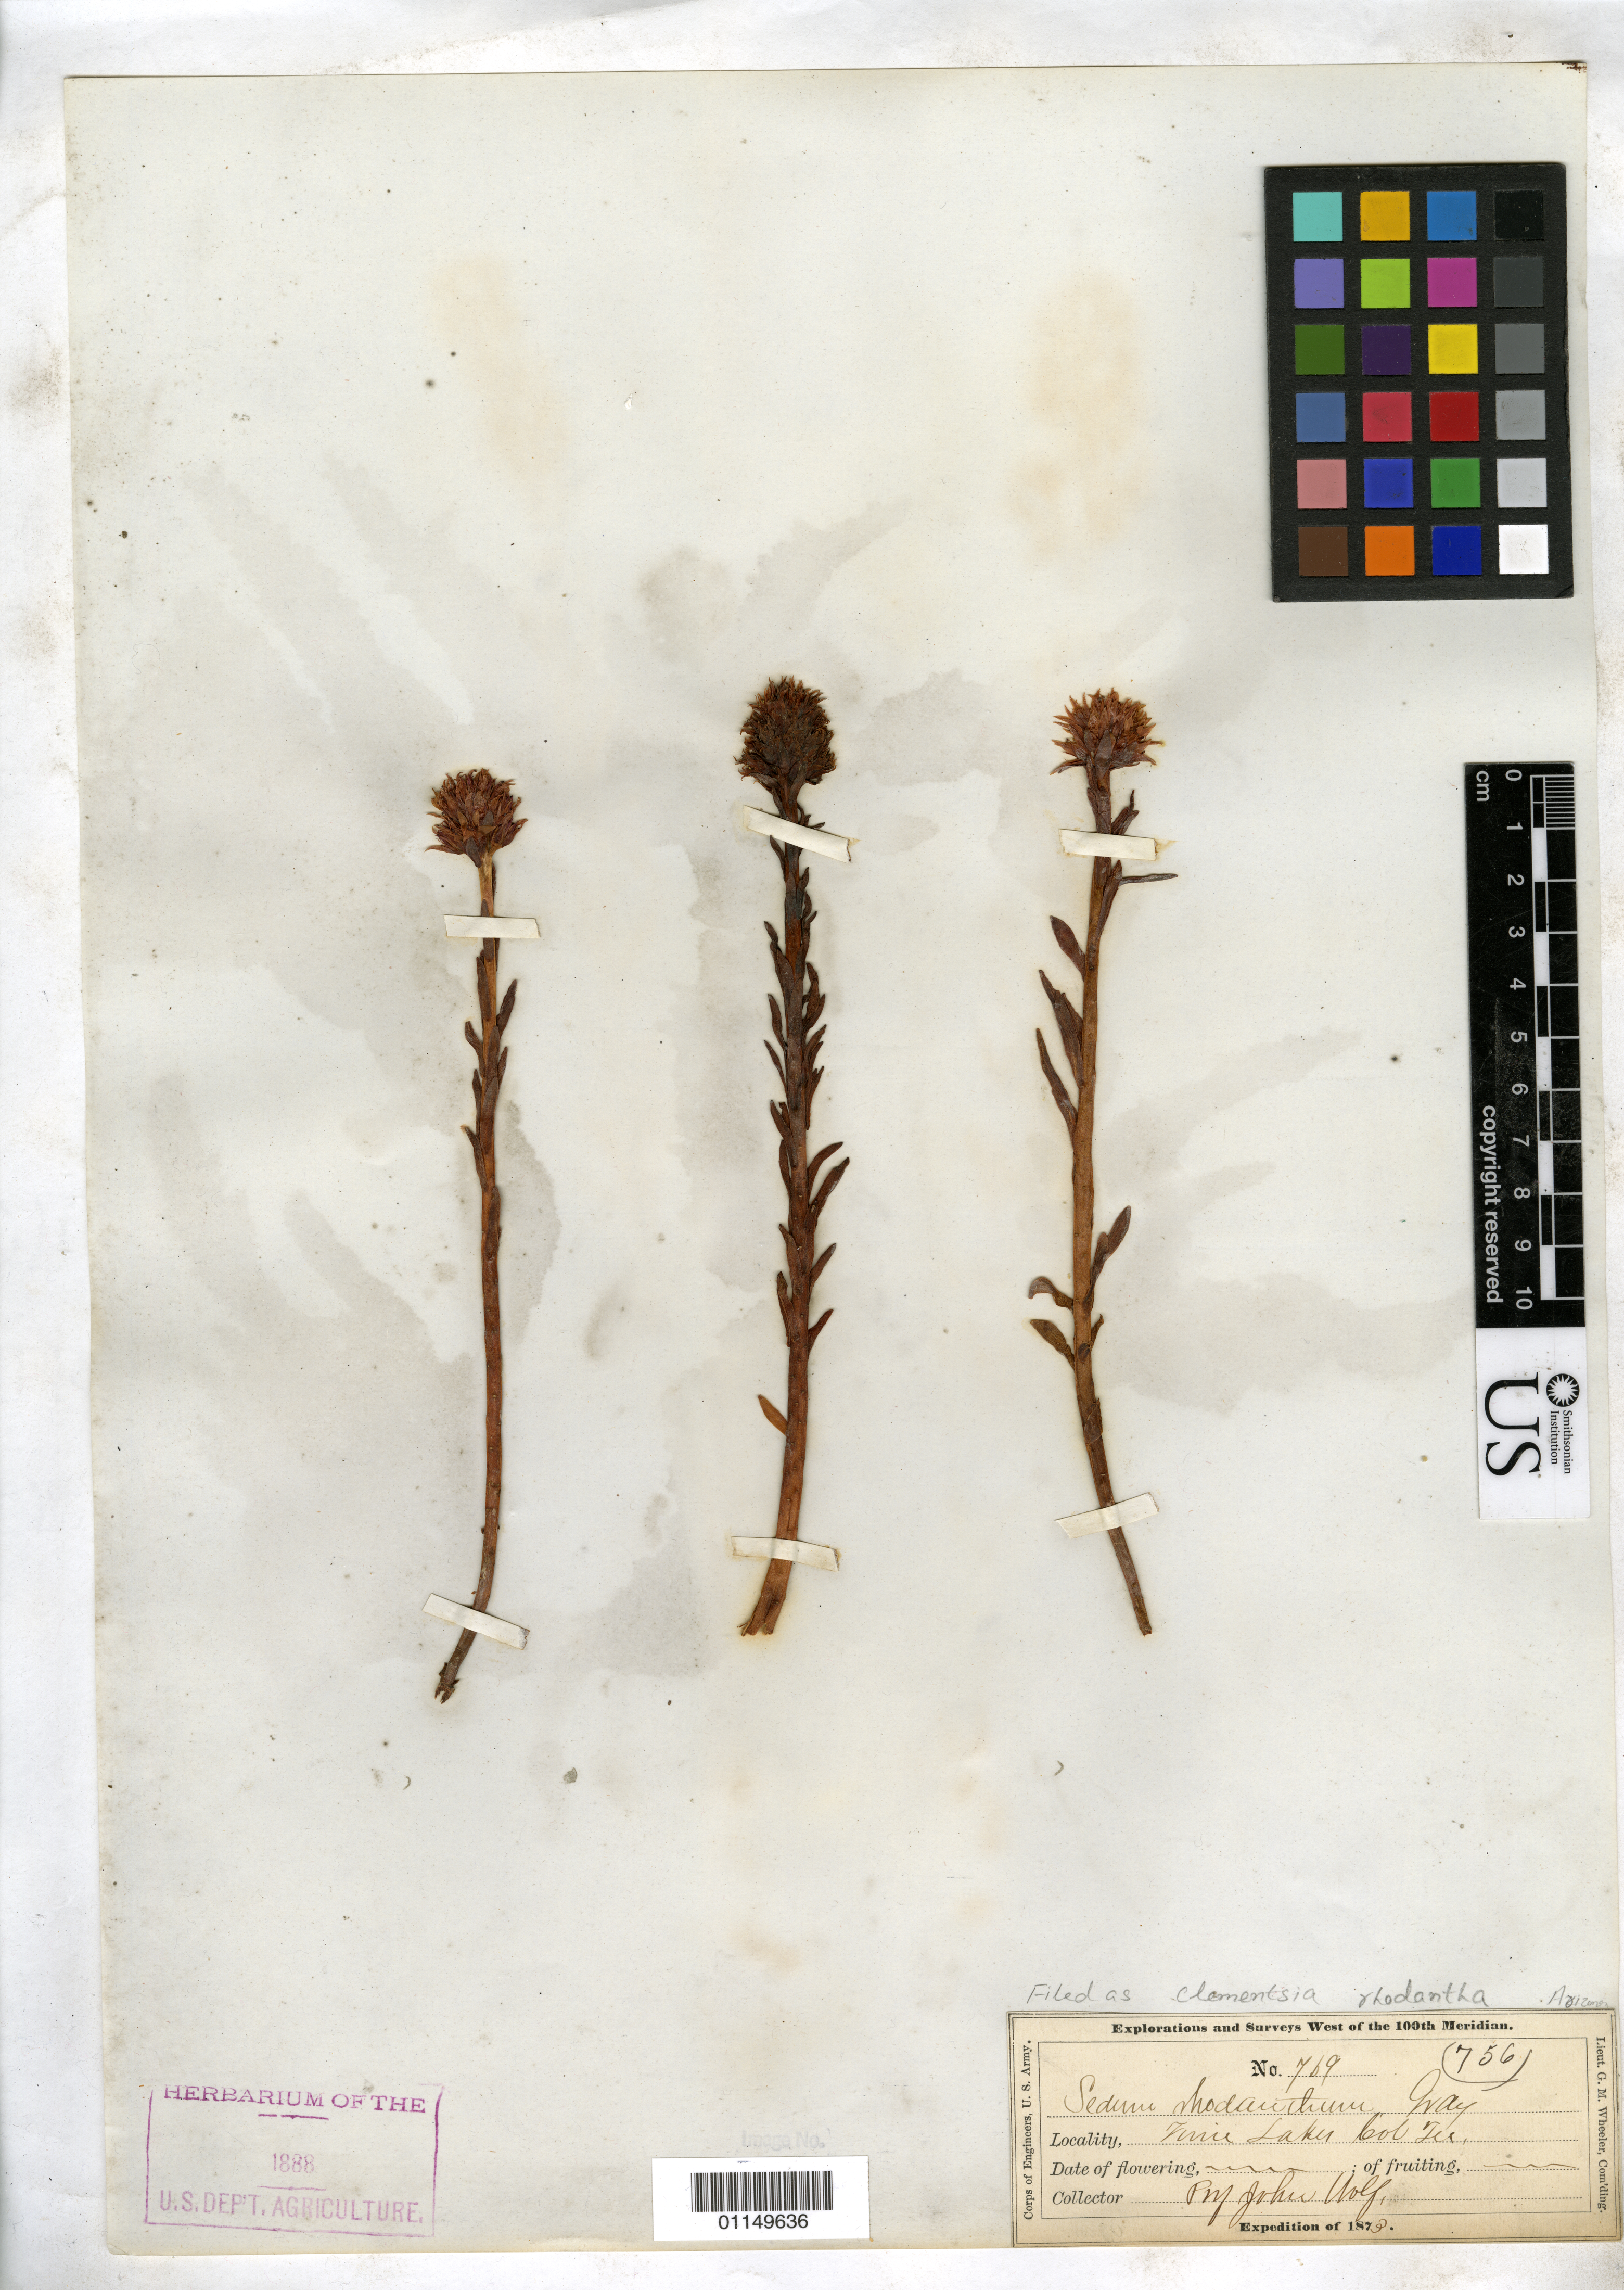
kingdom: Plantae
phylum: Tracheophyta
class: Magnoliopsida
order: Saxifragales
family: Crassulaceae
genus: Rhodiola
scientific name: Rhodiola rhodantha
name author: (A. Gray) H. Jacobsen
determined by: Strong, Mark T., (BOT), Smithsonian Institution - National Museum of Natural History (UNITED STATES)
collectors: J. Wolf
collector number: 769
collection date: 1873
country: United States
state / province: Colorado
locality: Twin Lakes, Col. Ter.